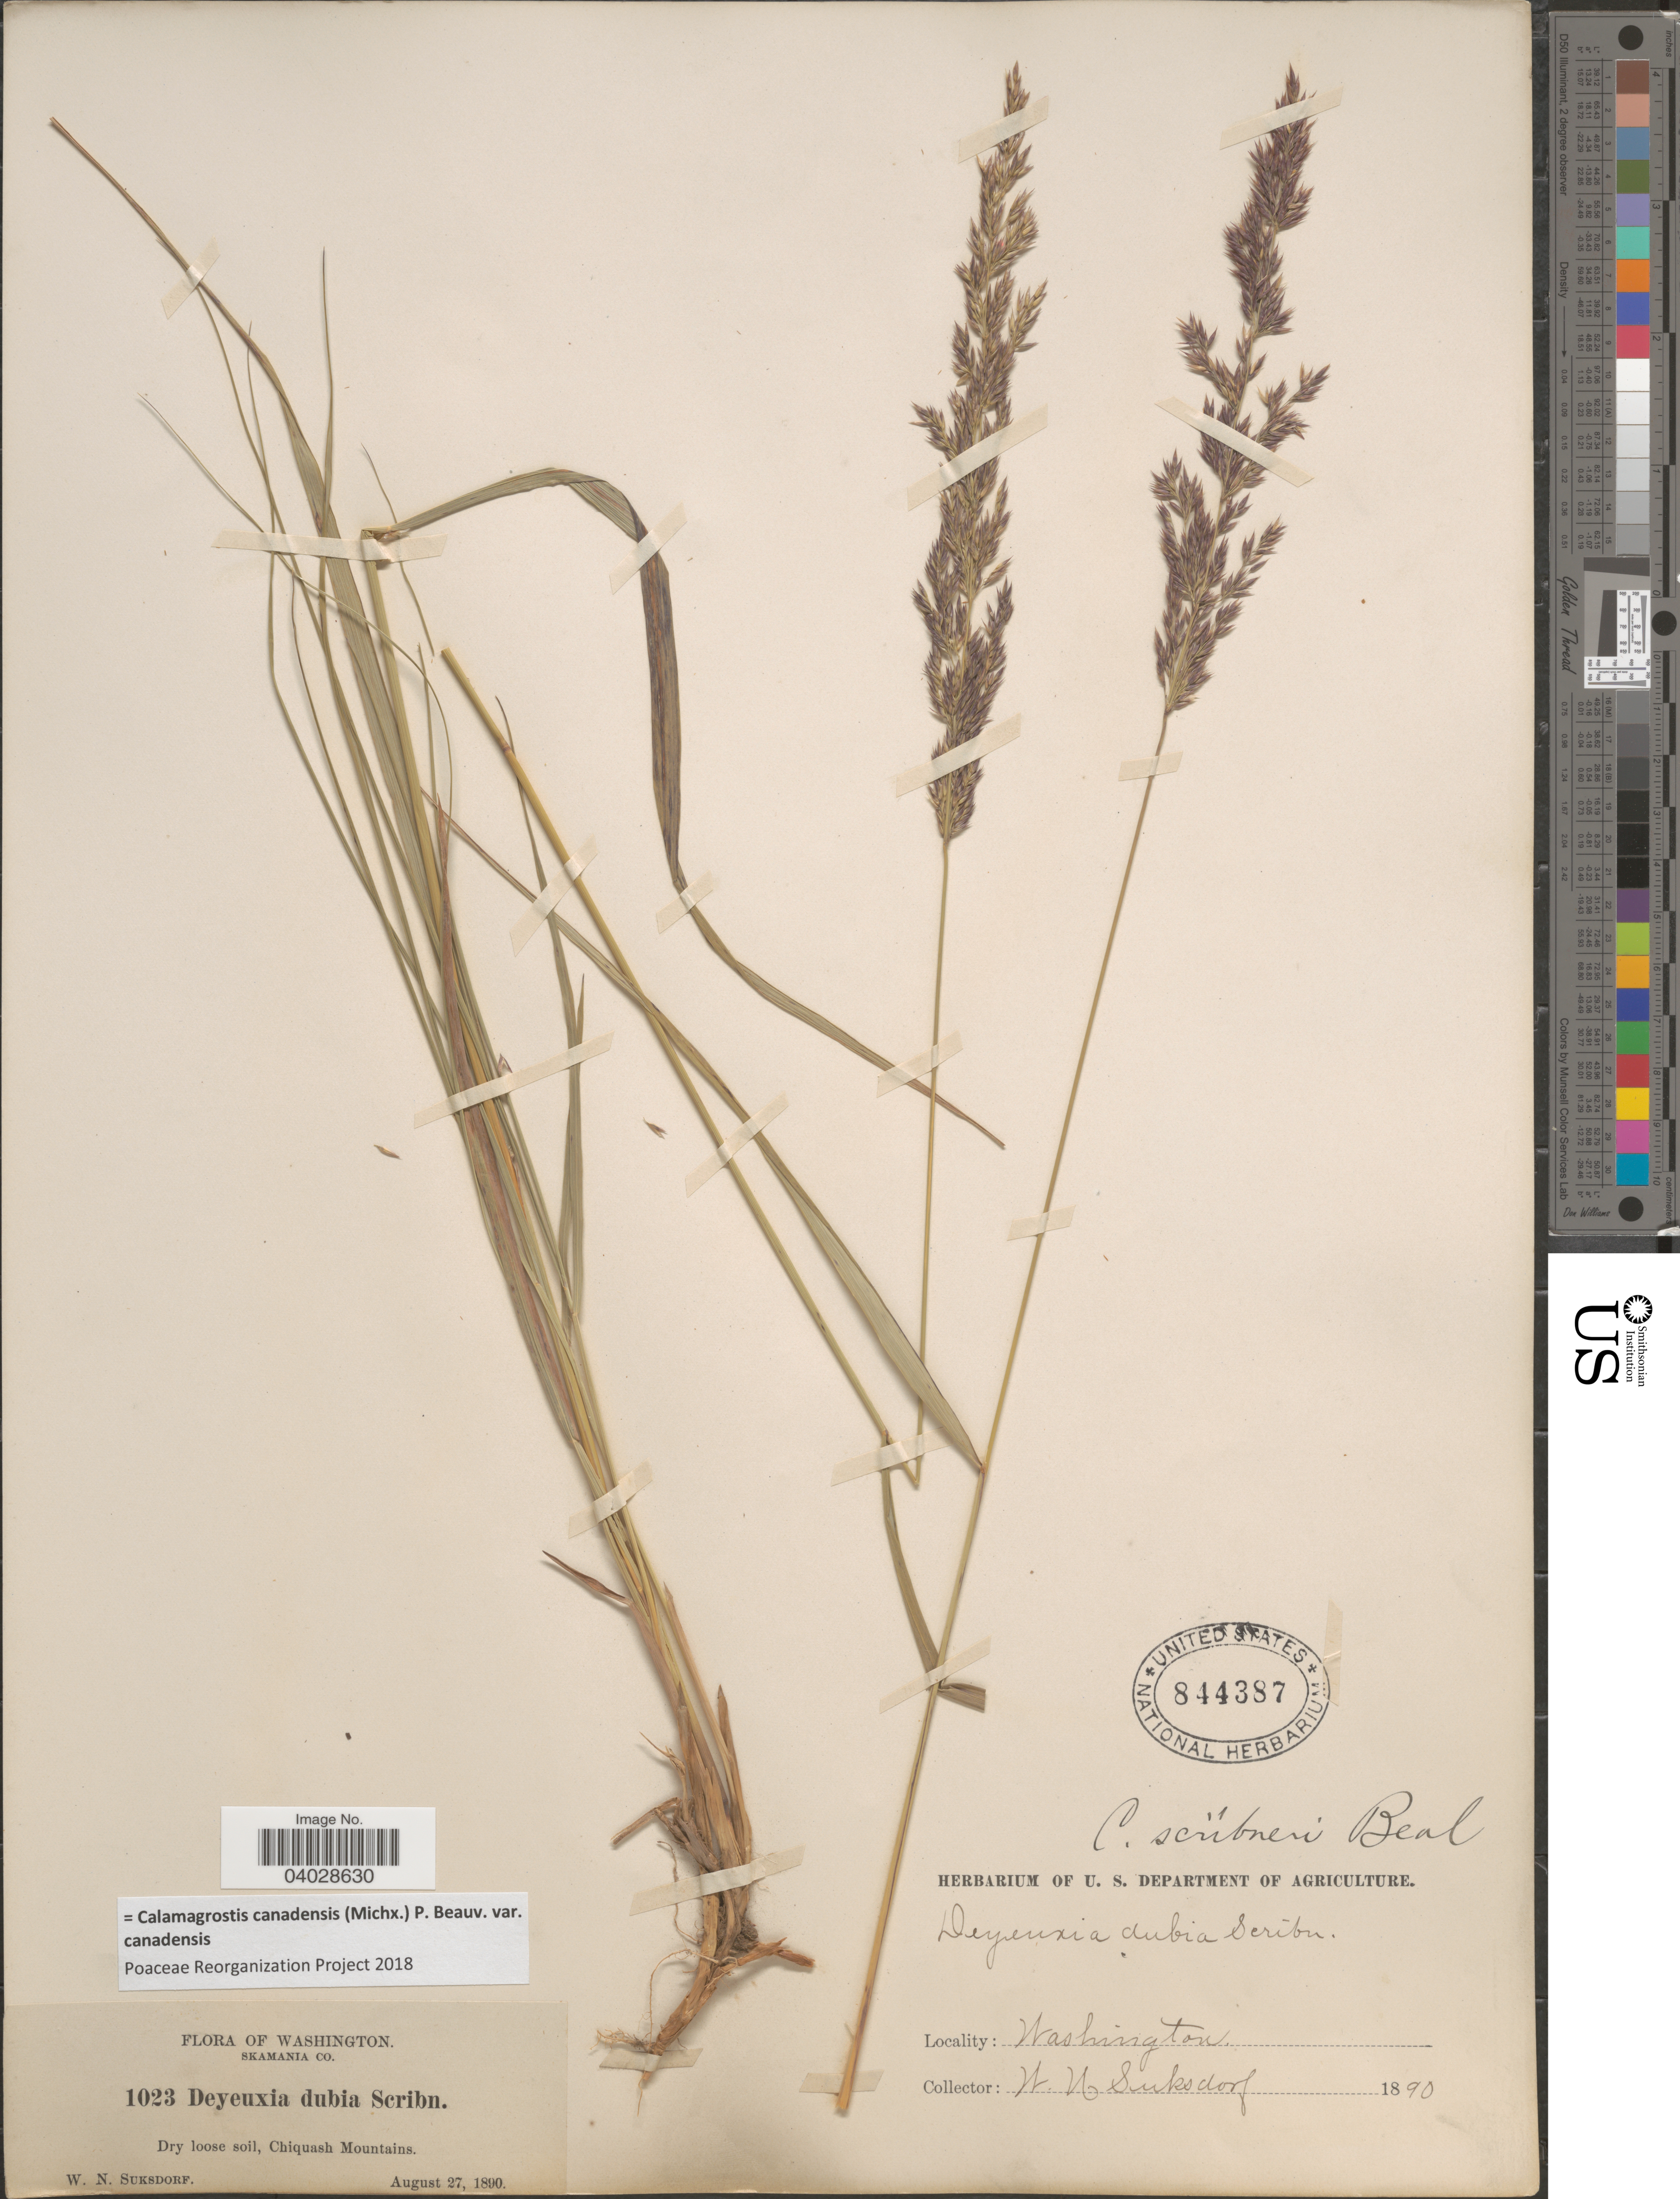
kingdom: Plantae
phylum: Tracheophyta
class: Liliopsida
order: Poales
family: Poaceae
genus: Calamagrostis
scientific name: Calamagrostis canadensis var. canadensis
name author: (Michx.) P. Beauv.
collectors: W. N. Suksdorf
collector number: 1023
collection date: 1890-08-27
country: United States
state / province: Washington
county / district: Skamania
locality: Skamania Co. Dry loose soil, Chiquash Mountains.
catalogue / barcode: US 844387